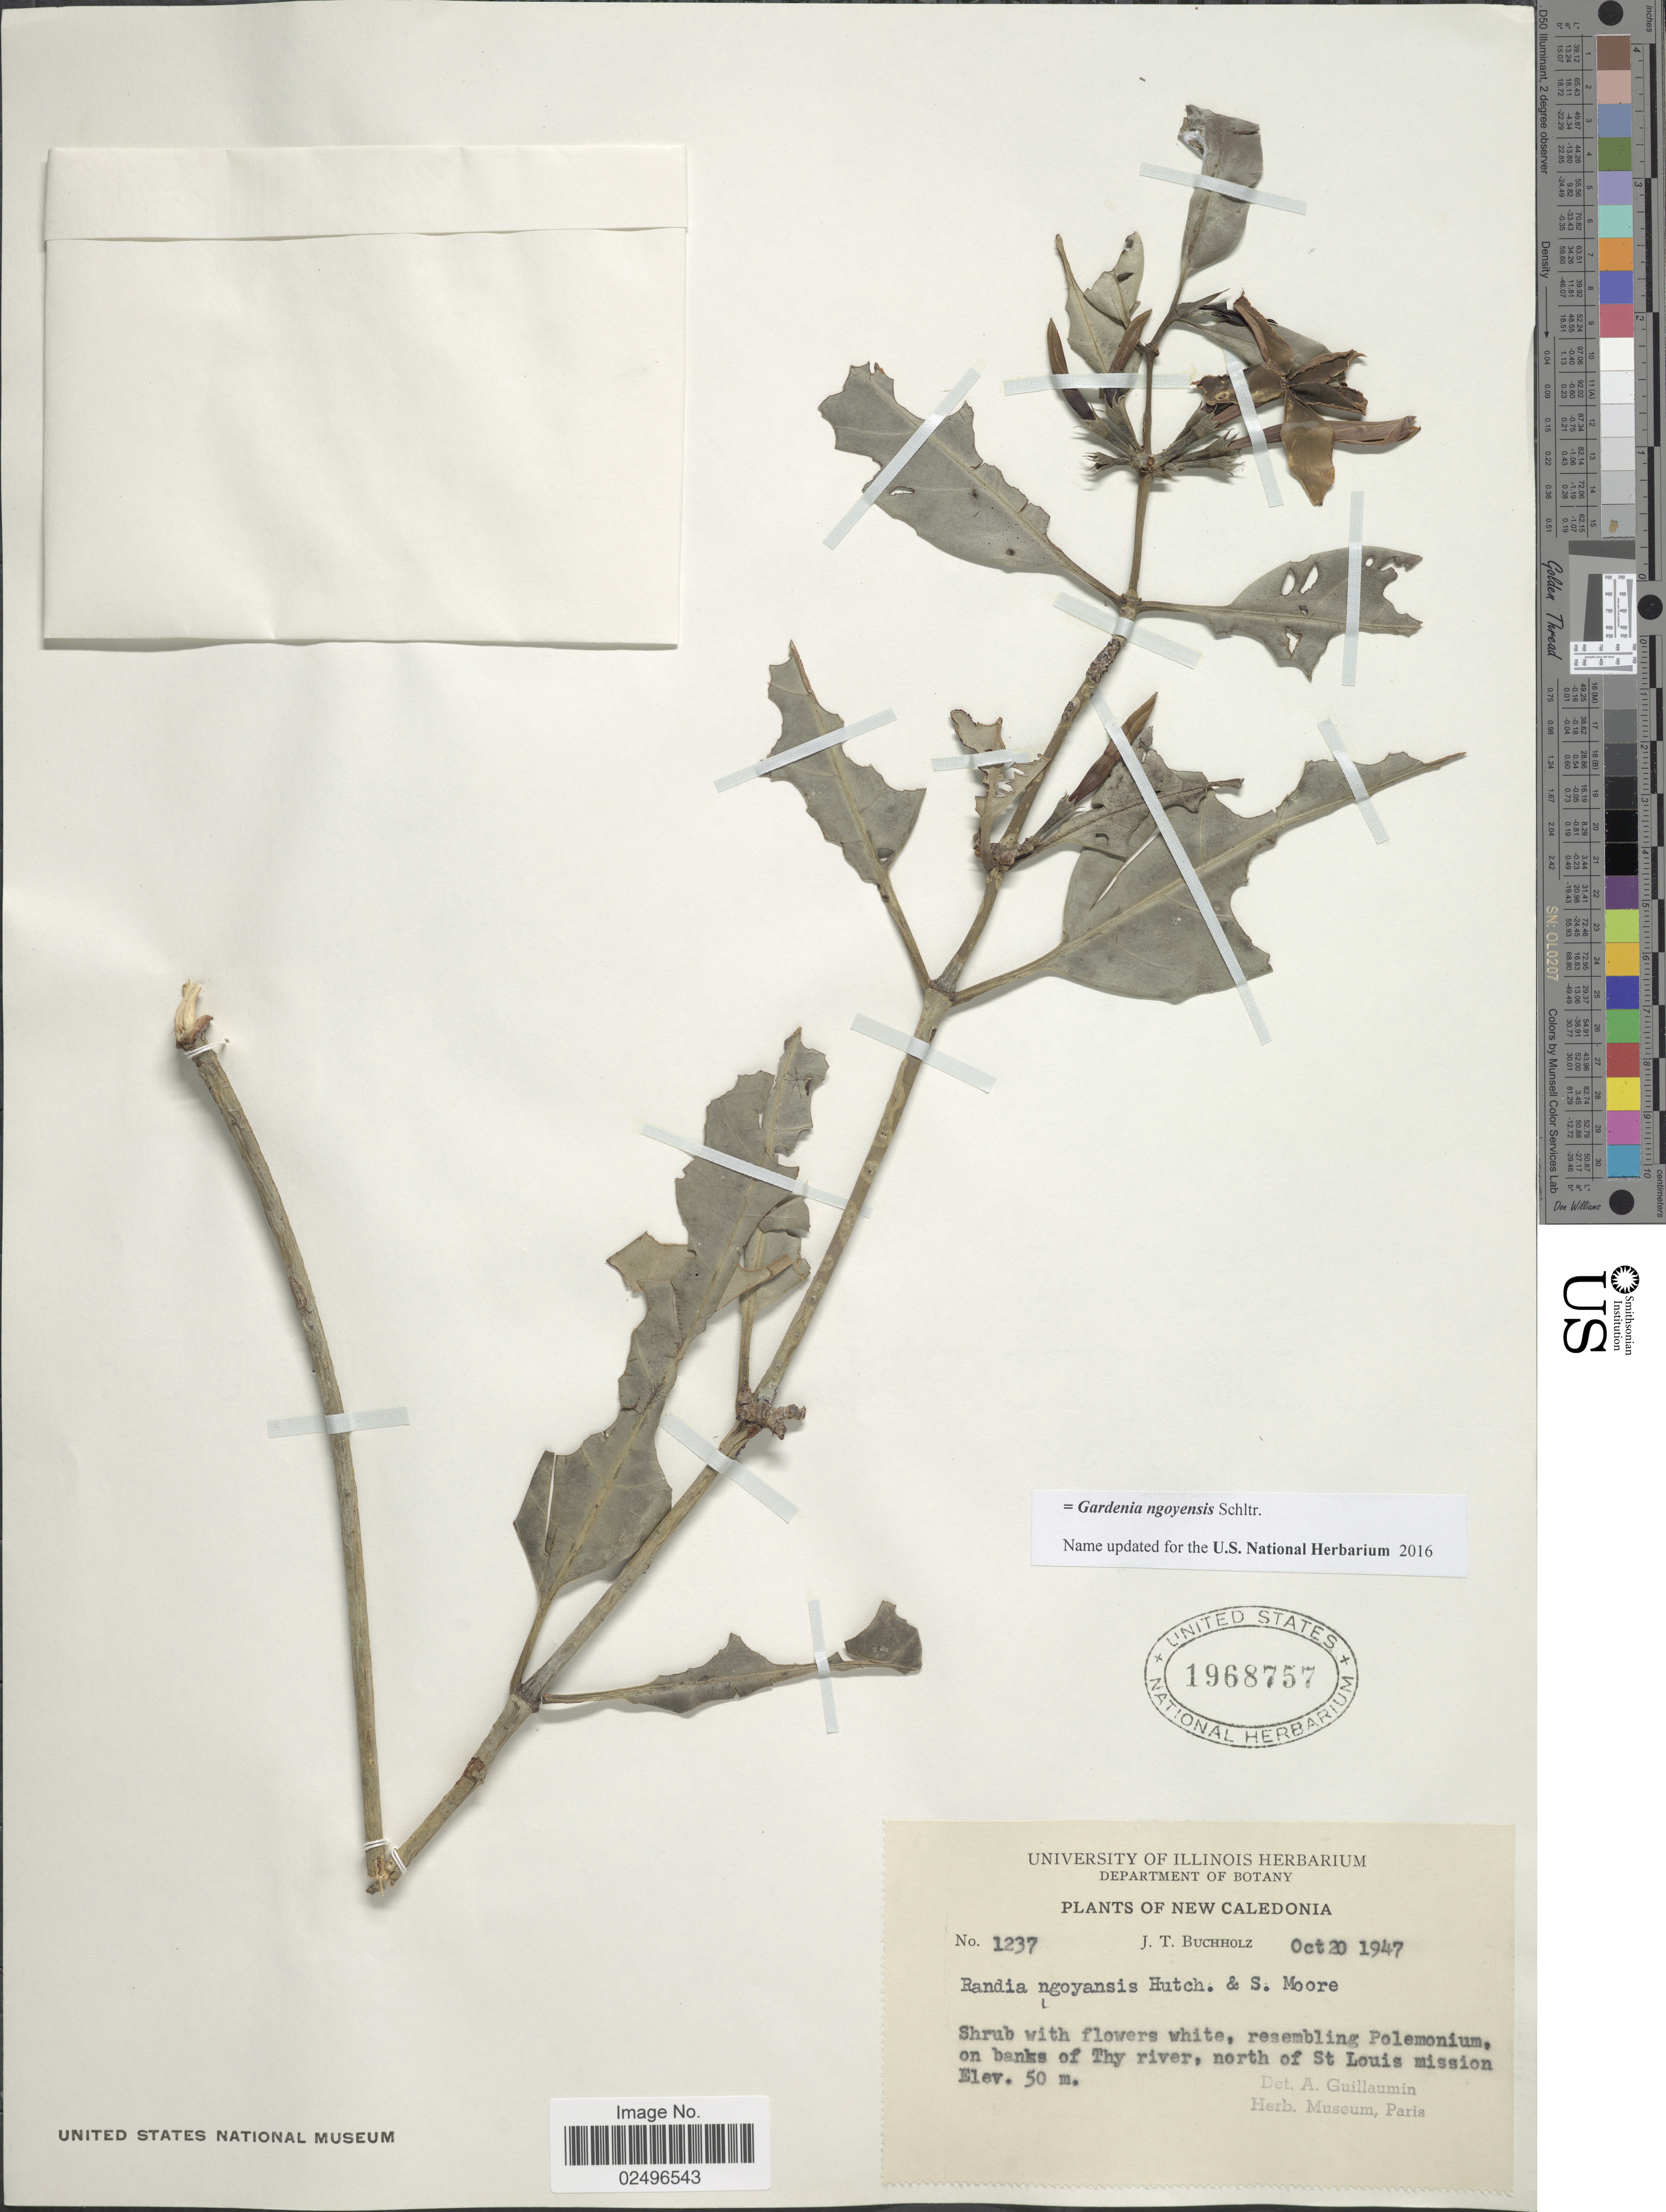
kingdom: Plantae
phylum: Tracheophyta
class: Magnoliopsida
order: Gentianales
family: Rubiaceae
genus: Gardenia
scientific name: Gardenia ngoyensis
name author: Schltr.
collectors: J. T. Buchholz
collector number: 1237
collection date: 1947-10-20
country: New Caledonia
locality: On banck of Thy River, north of St. Louis mission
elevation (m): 50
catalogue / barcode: US 1968757